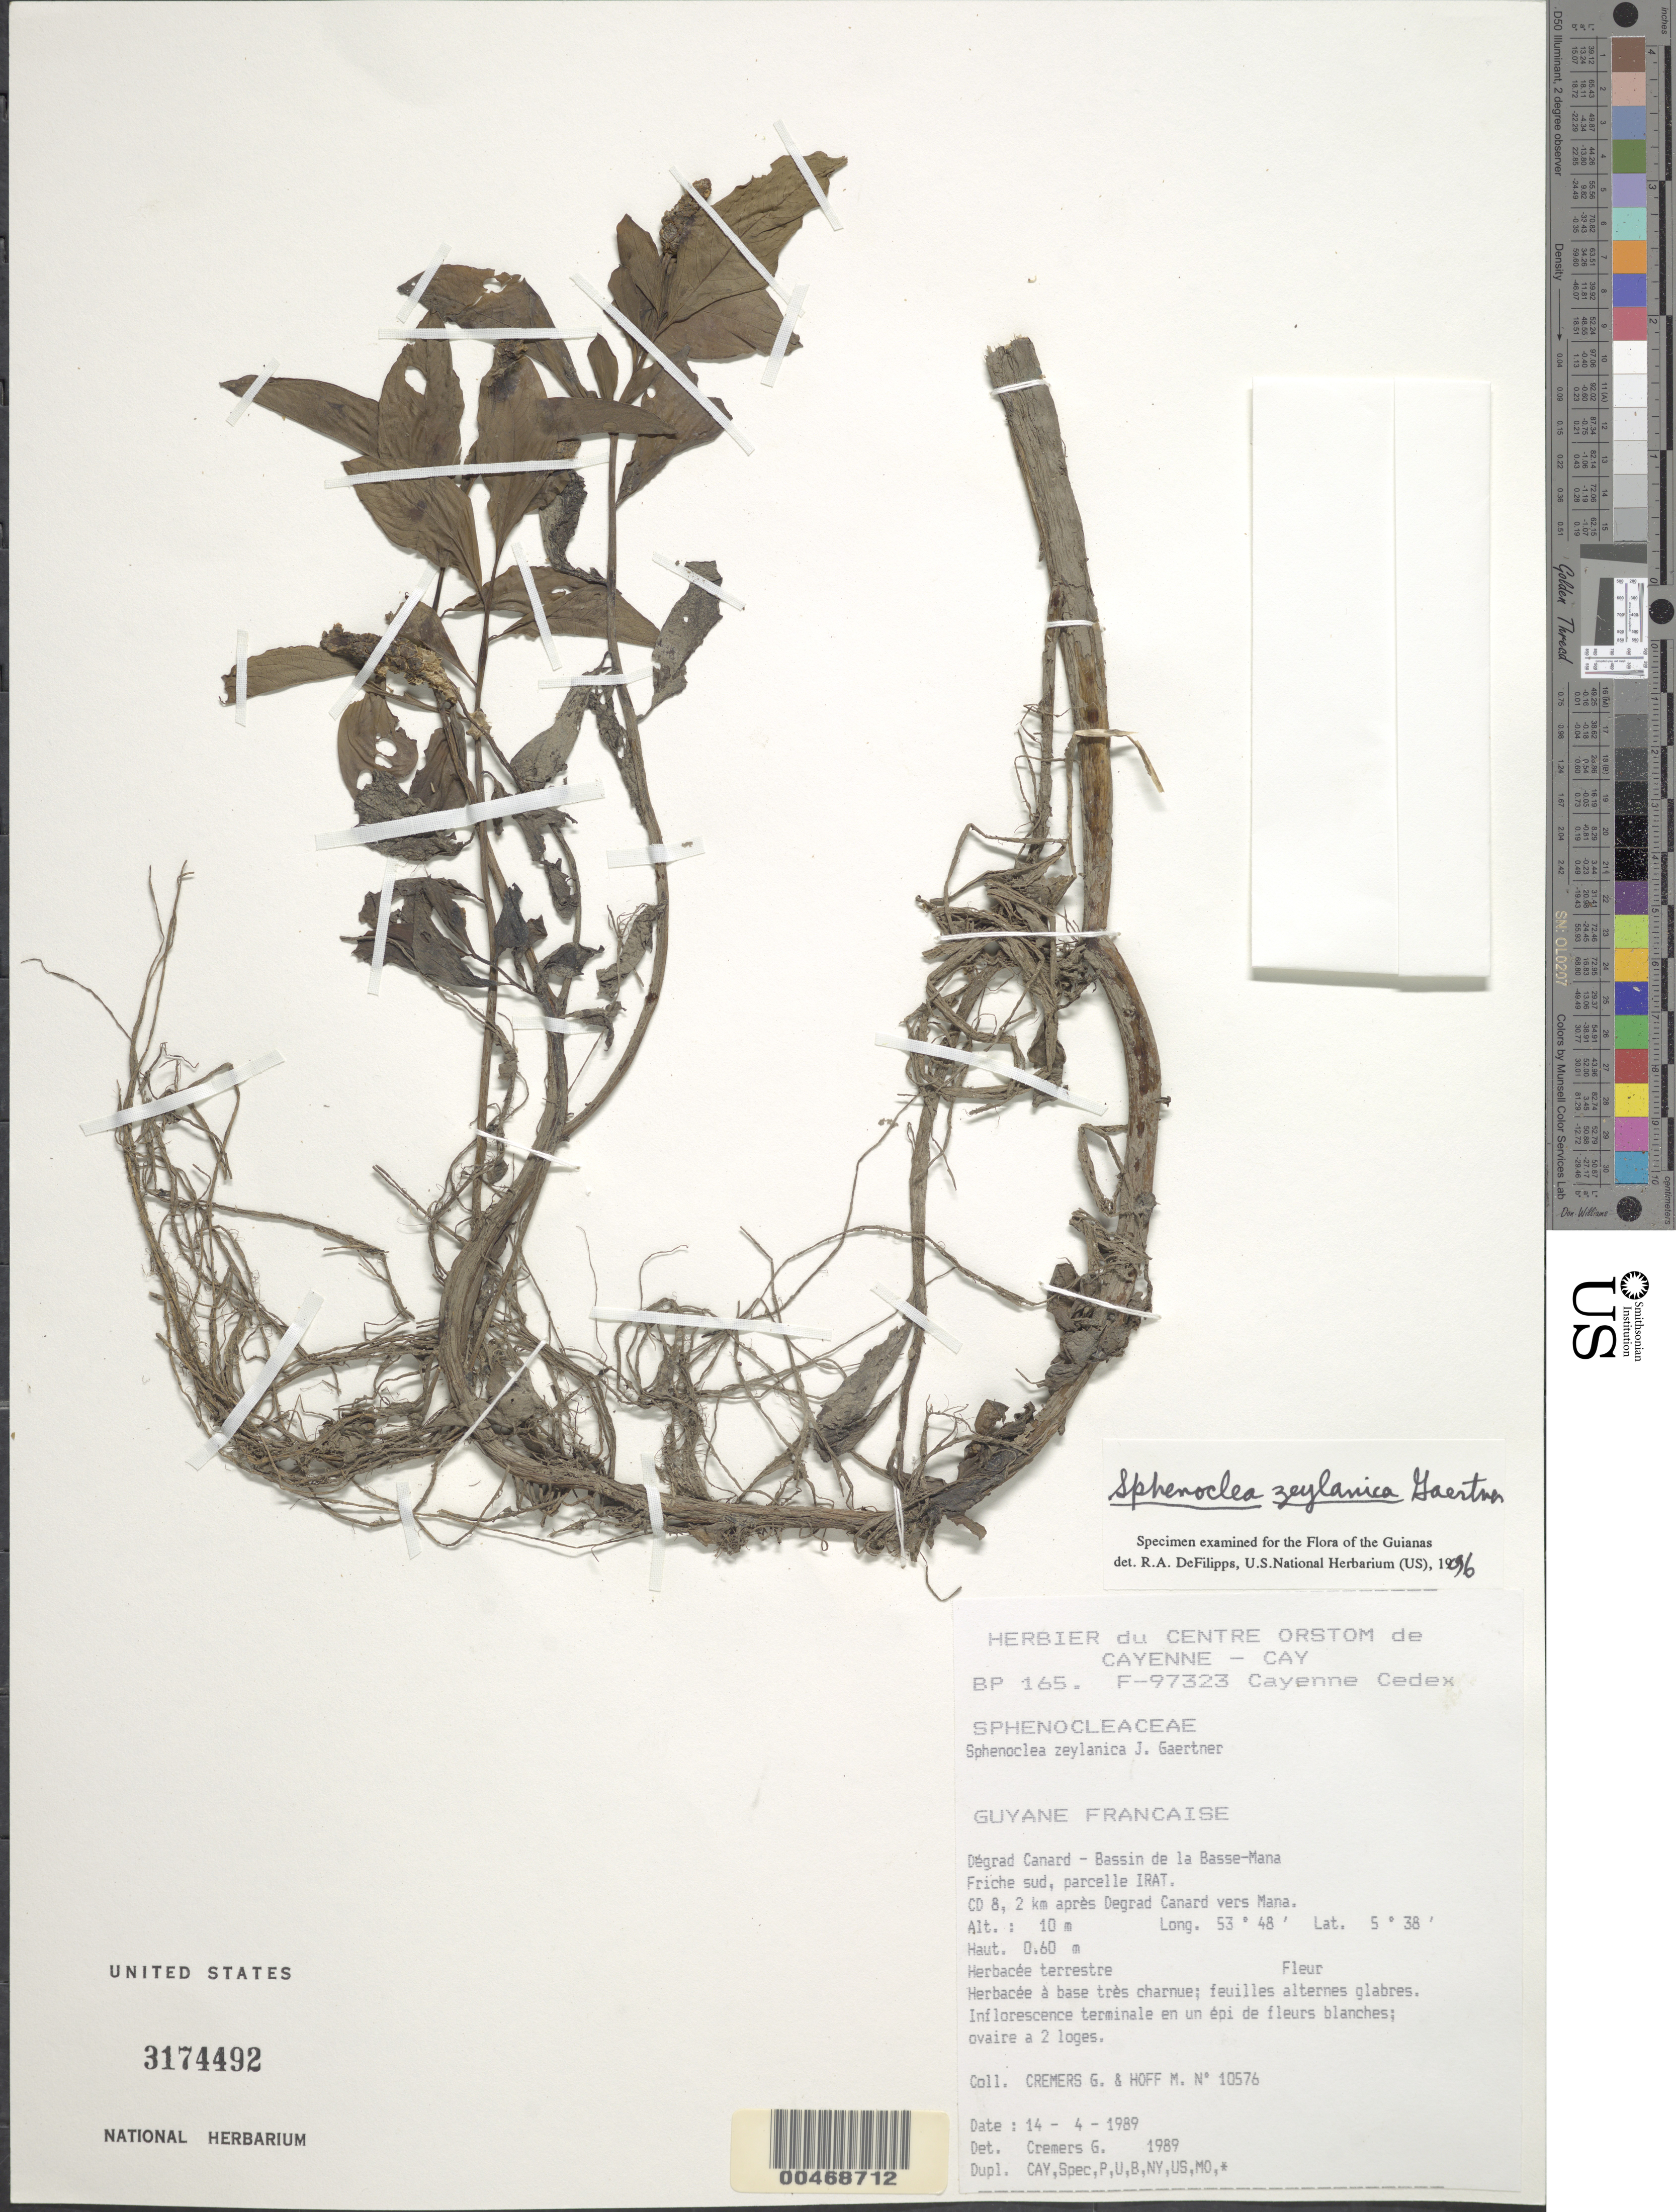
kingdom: Plantae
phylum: Tracheophyta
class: Magnoliopsida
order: Solanales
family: Sphenocleaceae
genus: Sphenoclea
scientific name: Sphenoclea zeylanica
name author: Gaertn.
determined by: DeFilipps, R. A.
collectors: G. Cremers & M. Hoff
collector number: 10576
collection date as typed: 14-Apr-89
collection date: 1989-04-14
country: French Guiana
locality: Dégrad Canard, Bassin de la Basse-Mana; 2 km apres Degrad Canard vers Mana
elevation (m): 10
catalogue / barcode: US 3174492